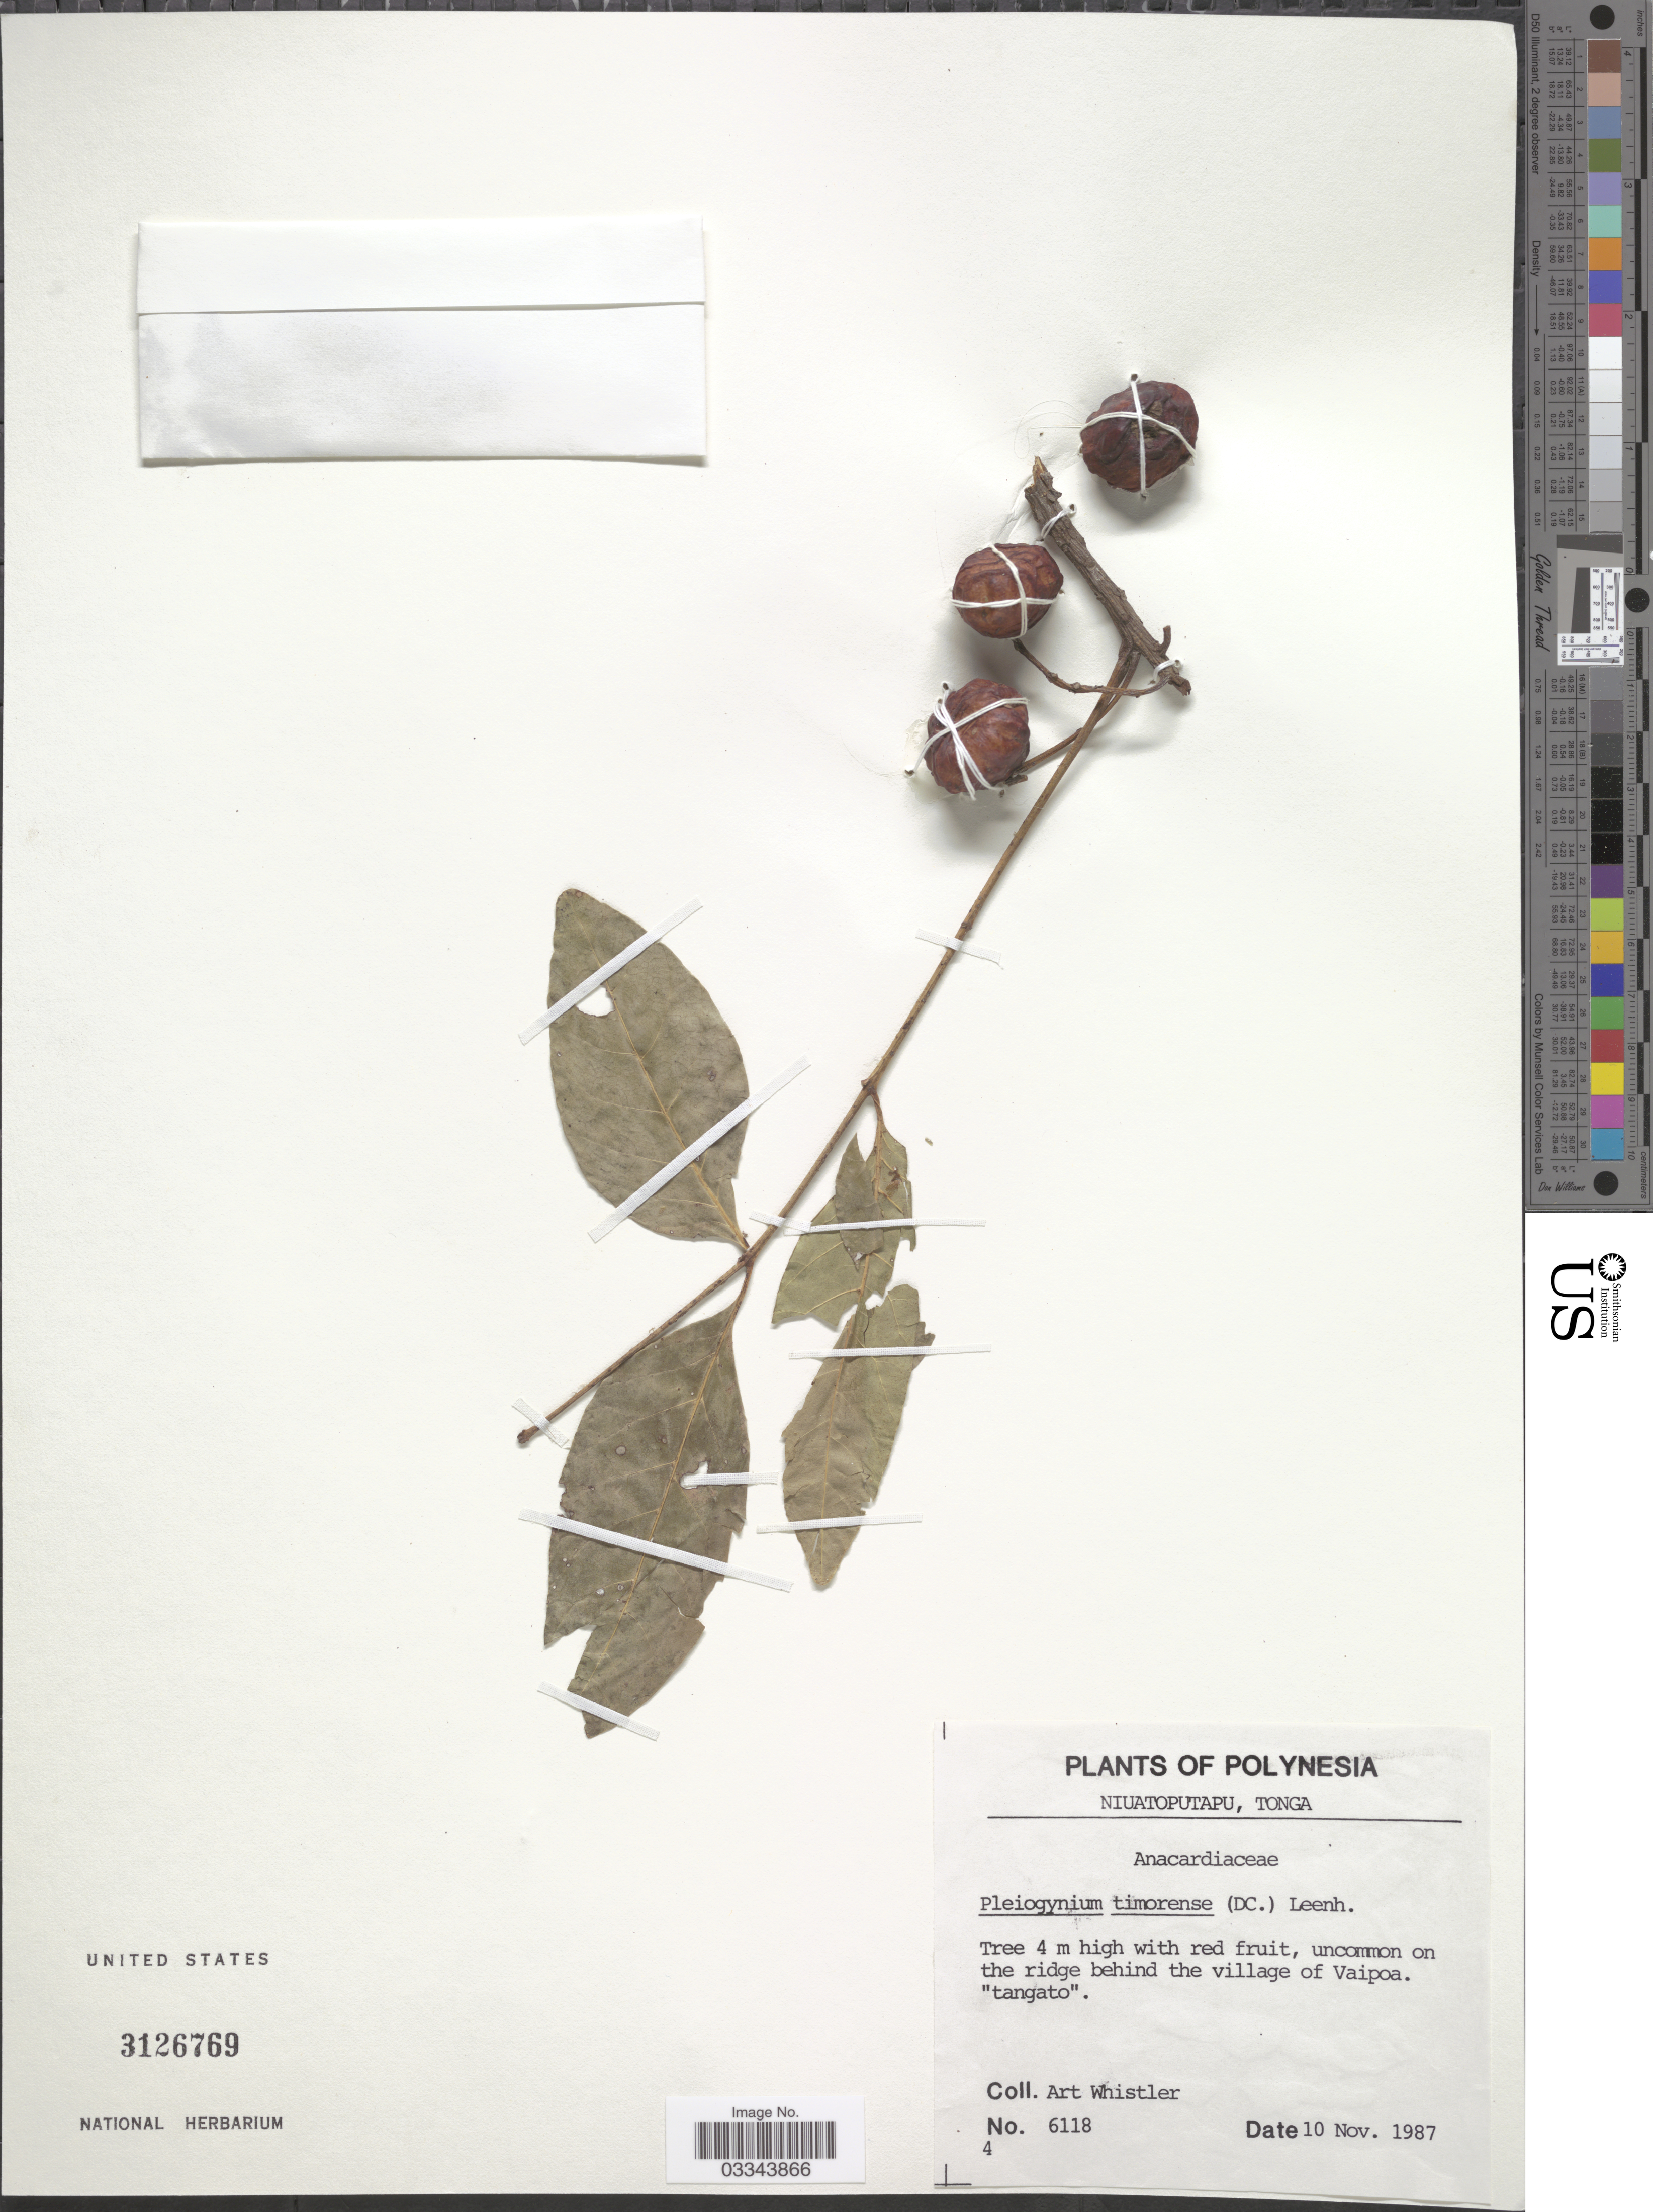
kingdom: Plantae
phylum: Tracheophyta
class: Magnoliopsida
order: Sapindales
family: Anacardiaceae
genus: Pleiogynium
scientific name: Pleiogynium timoriense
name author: (A. DC.) Leenh.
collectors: A. Whistler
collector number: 6118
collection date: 1987-11-10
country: Tonga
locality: Polynesia, Niuatoputapu, uncommon on the ridge behind the village of Vaipoa.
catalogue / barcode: US 3126769